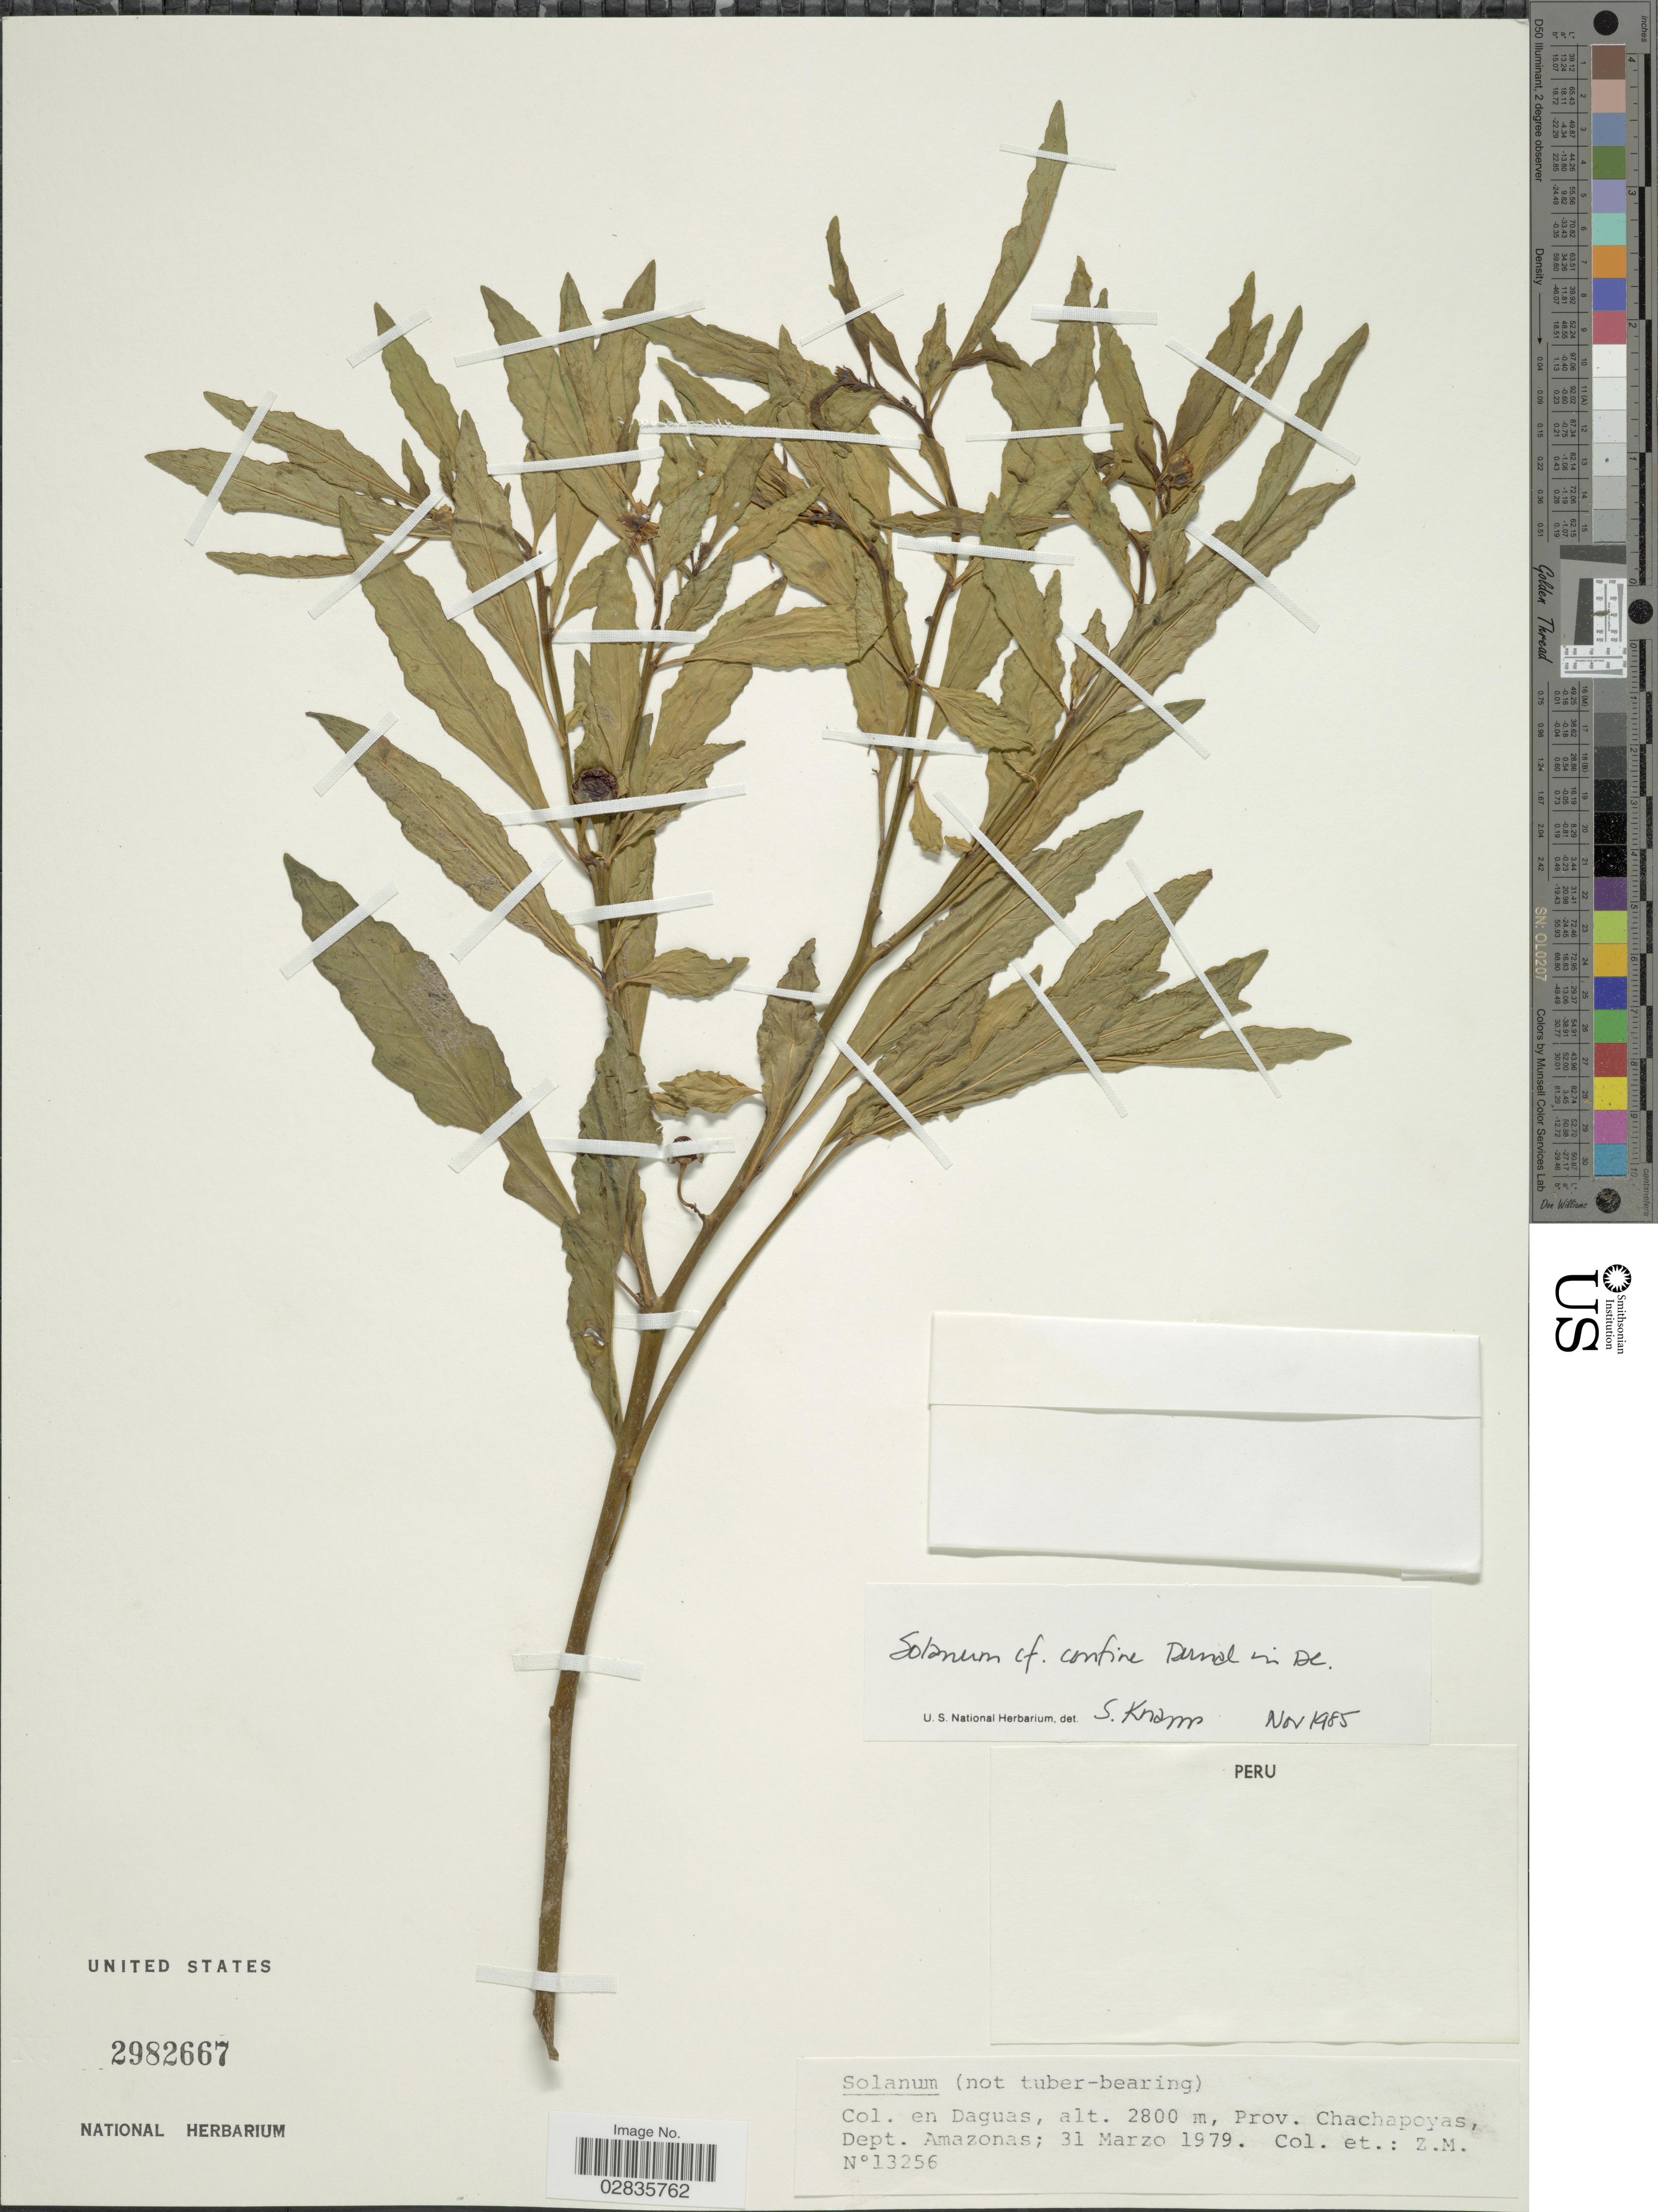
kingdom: Plantae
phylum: Tracheophyta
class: Magnoliopsida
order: Solanales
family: Solanaceae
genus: Solanum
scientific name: Solanum confine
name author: Dunal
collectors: Z. M.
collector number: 13256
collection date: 1979-03-31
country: Peru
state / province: Amazonas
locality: En Daguas, Prov. Chachapoyas, Dept. Amazonas.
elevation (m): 2800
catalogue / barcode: US 2982667